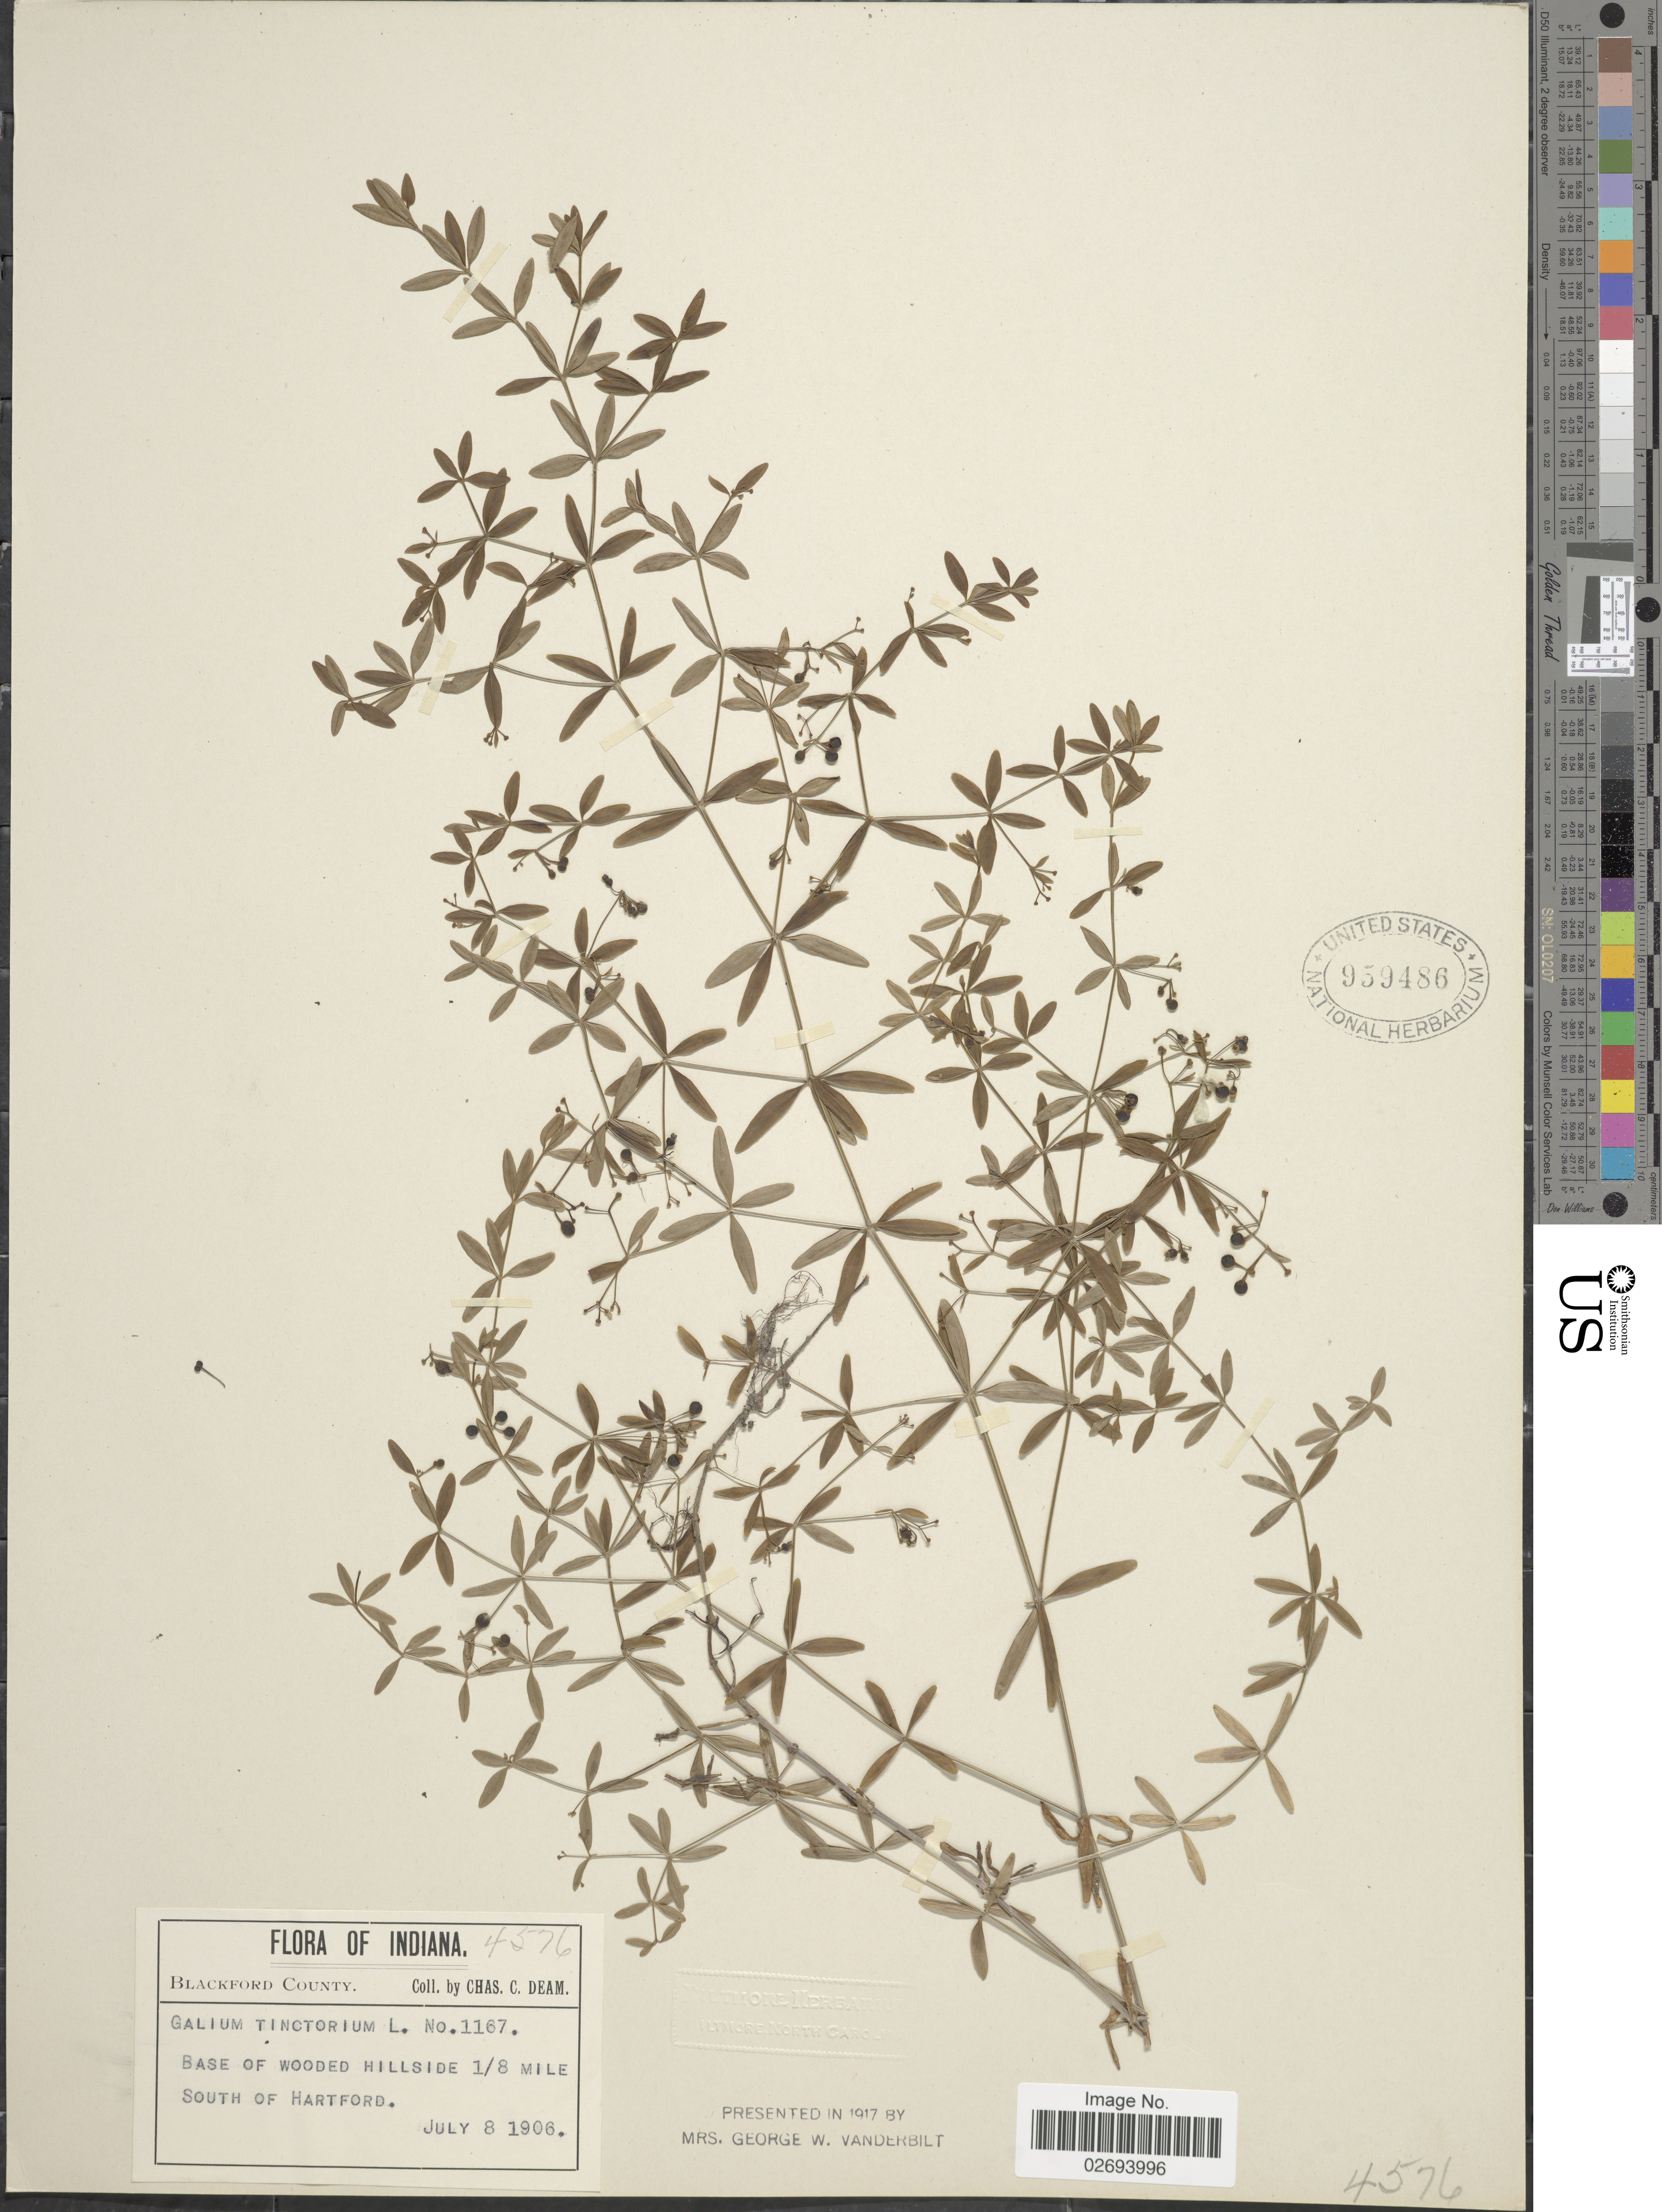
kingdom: Plantae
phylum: Tracheophyta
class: Magnoliopsida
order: Gentianales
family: Rubiaceae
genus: Galium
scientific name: Galium tinctorium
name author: (L.) Scop.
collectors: C. C. Deam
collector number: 1167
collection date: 1906-07-08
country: United States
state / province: Indiana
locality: Base of wooded hillsides 1/8 mile South of Hartford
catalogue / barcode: US 959486